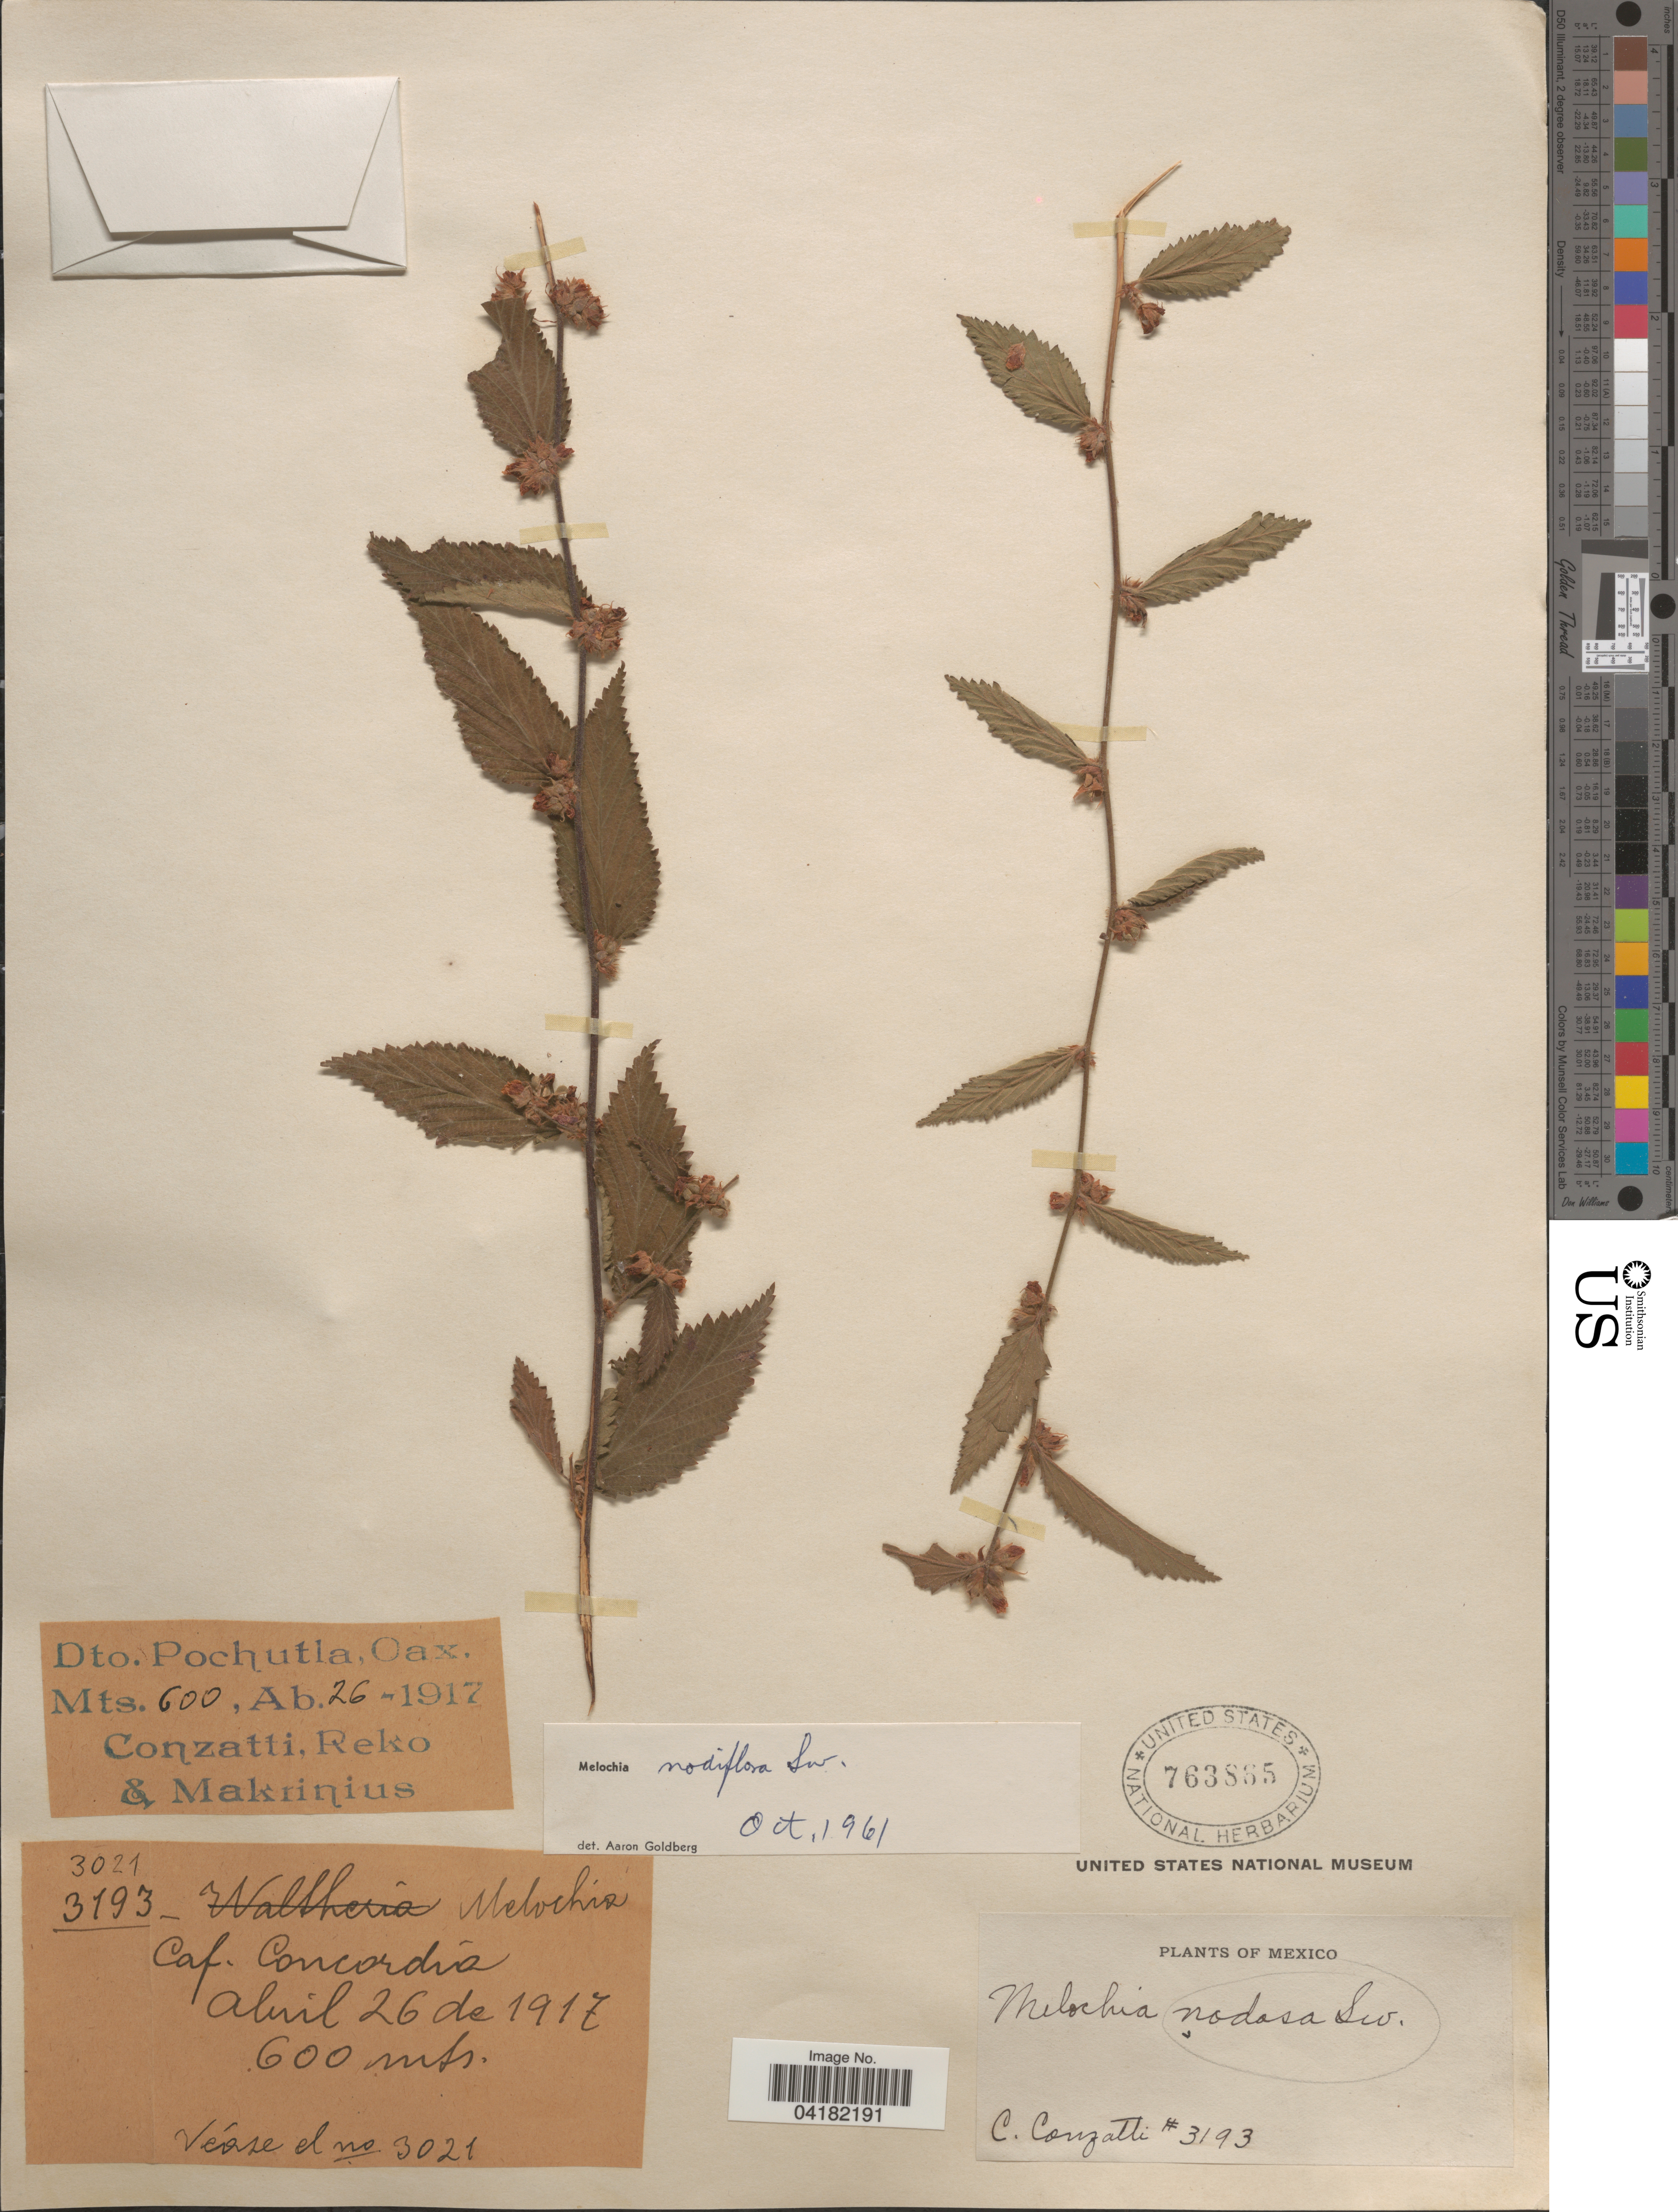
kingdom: Plantae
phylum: Tracheophyta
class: Magnoliopsida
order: Malvales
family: Malvaceae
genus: Melochia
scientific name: Melochia nodiflora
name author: Sw.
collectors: C. Conzatti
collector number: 3193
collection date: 1917-04-26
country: Mexico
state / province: Oaxaca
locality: Dto. Pochutla. Oax. Caf. Concordia.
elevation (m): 600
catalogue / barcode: US 763885